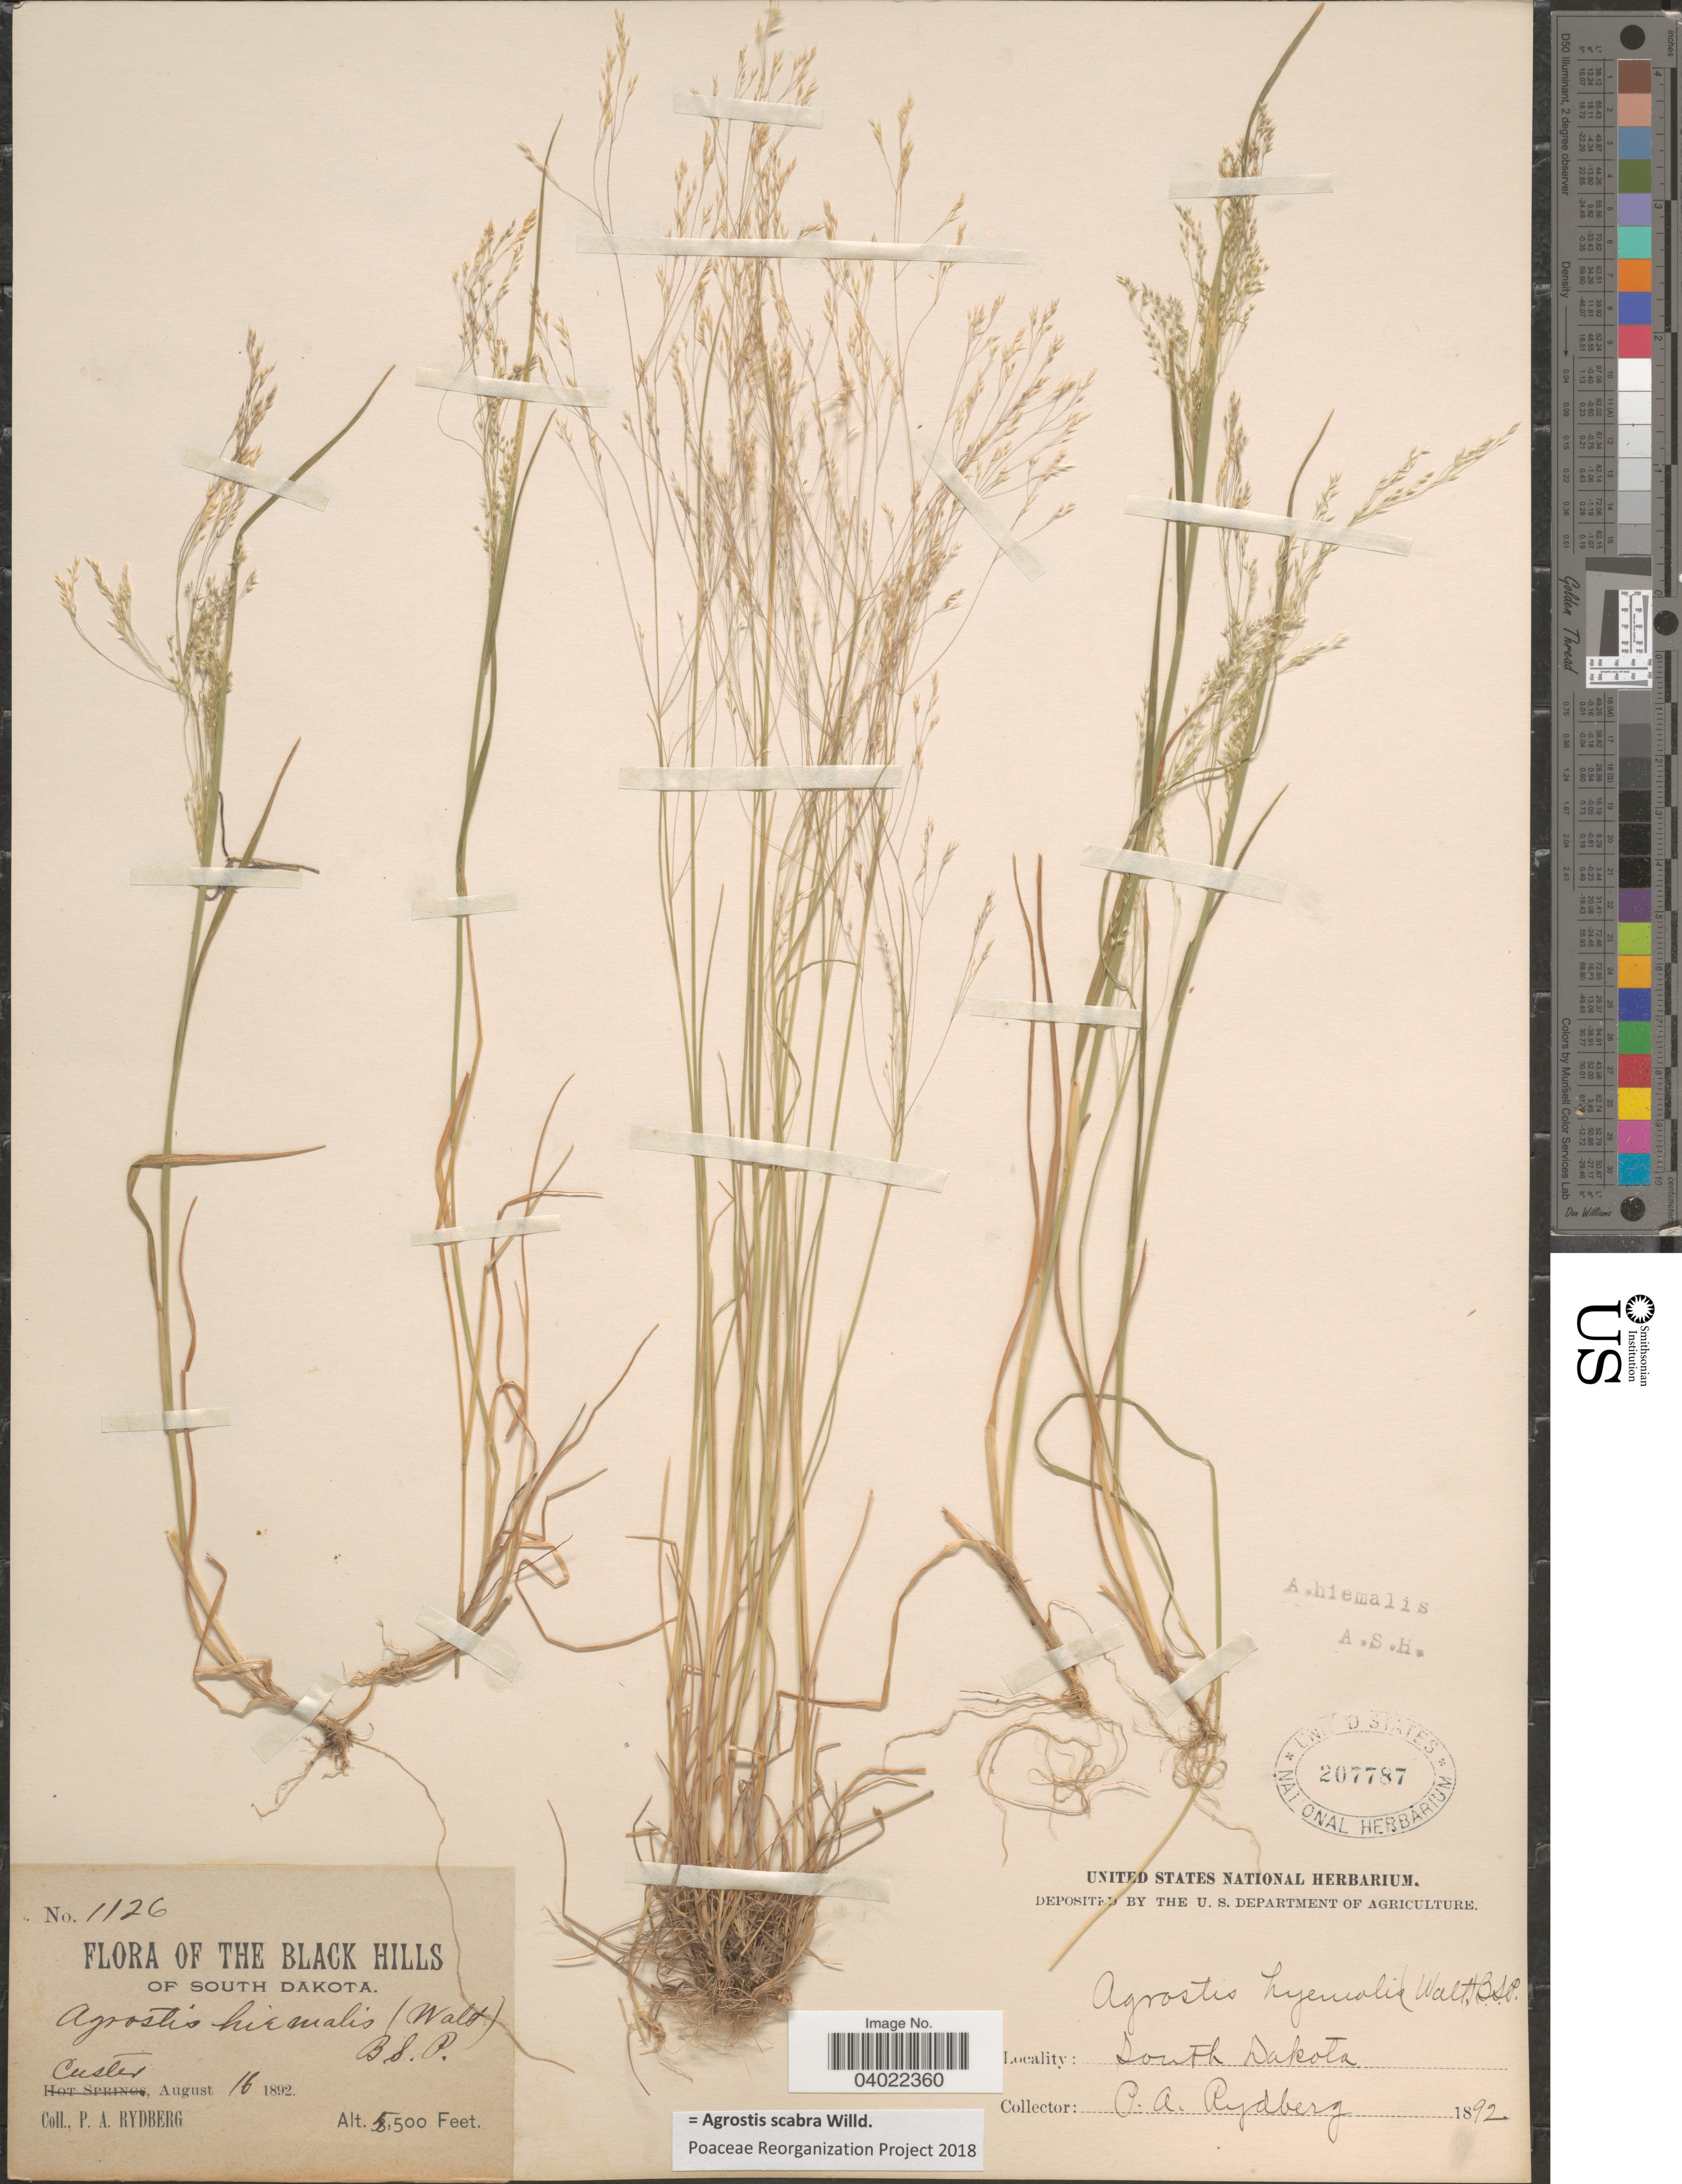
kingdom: Plantae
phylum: Tracheophyta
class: Liliopsida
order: Poales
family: Poaceae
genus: Agrostis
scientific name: Agrostis scabra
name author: Willd.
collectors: P. A. Rydberg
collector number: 1126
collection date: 1892-08-16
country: United States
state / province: South Dakota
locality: The Black Hills of South Dakota. Custer.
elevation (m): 1676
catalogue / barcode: US 207787